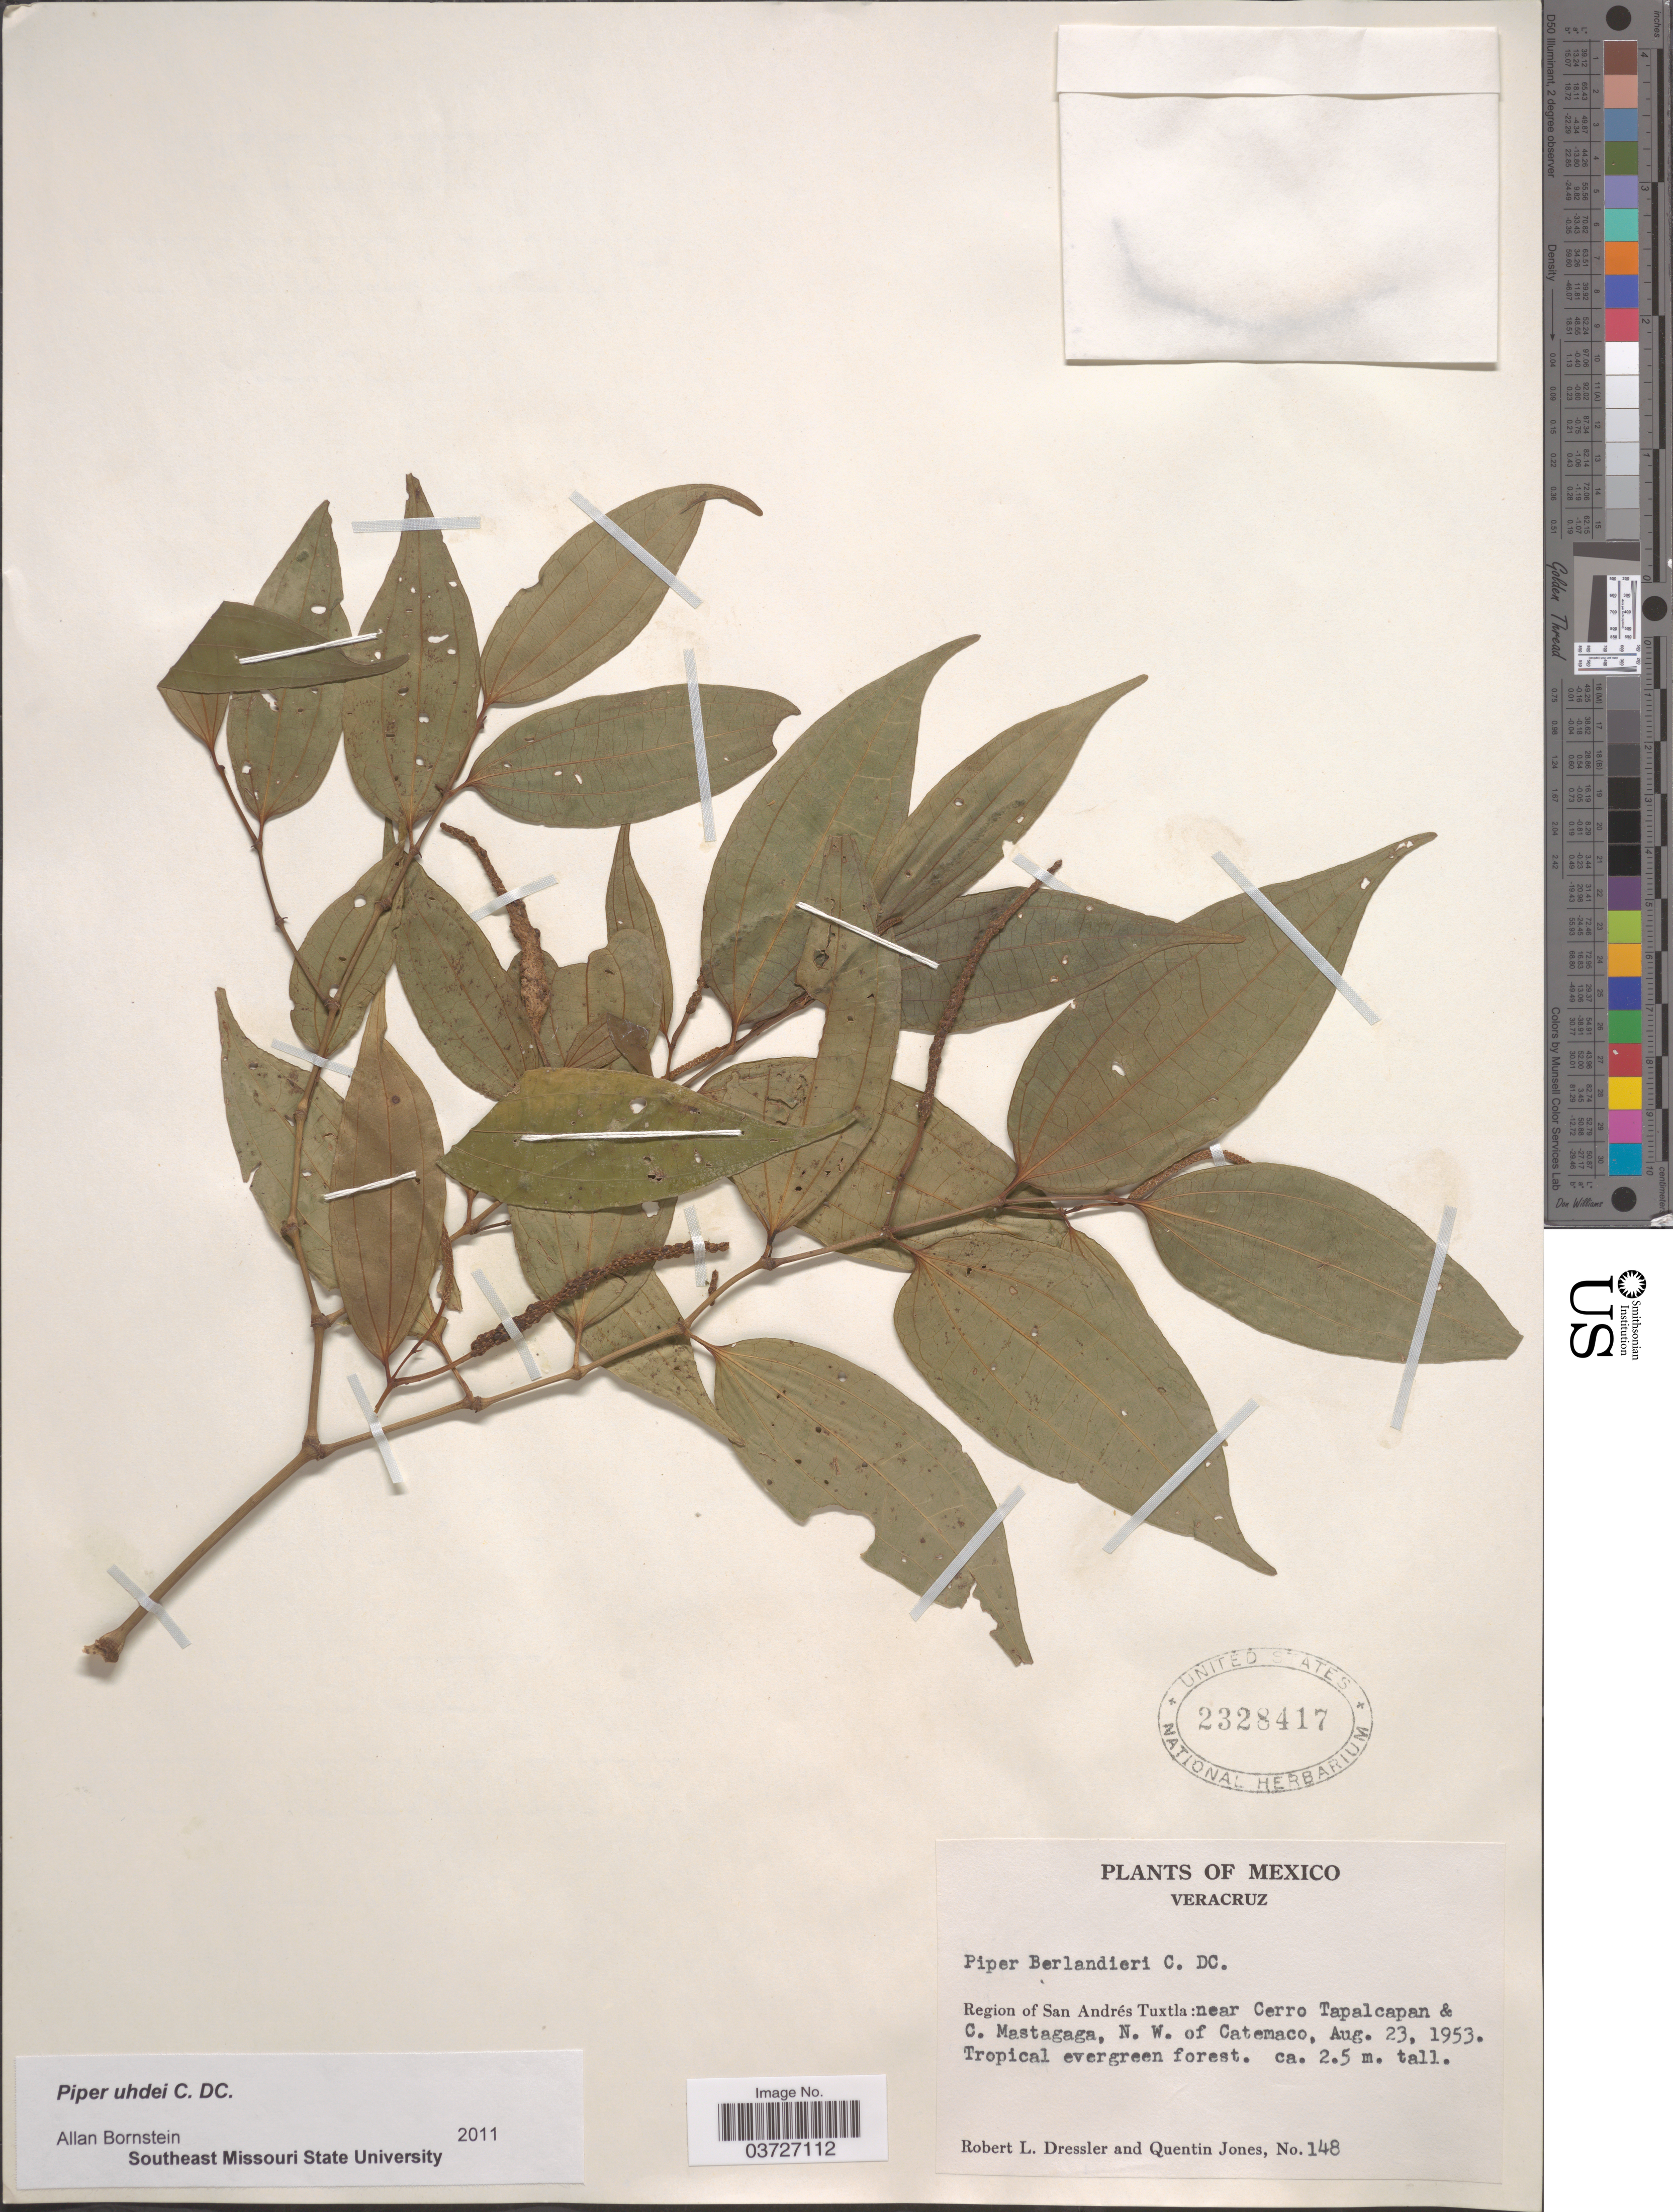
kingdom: Plantae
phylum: Tracheophyta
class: Magnoliopsida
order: Piperales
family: Piperaceae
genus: Piper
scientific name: Piper uhdei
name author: C. DC.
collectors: R. Dressler & Q. Jones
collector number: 148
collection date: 1953-08-23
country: Mexico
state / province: Veracruz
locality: Veracruz. Region of San Andrés Tuxtla: near Cerro Tapalcapan & C. Mastagaga, N. W. of Catemaco.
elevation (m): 2.5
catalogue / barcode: US 2328417